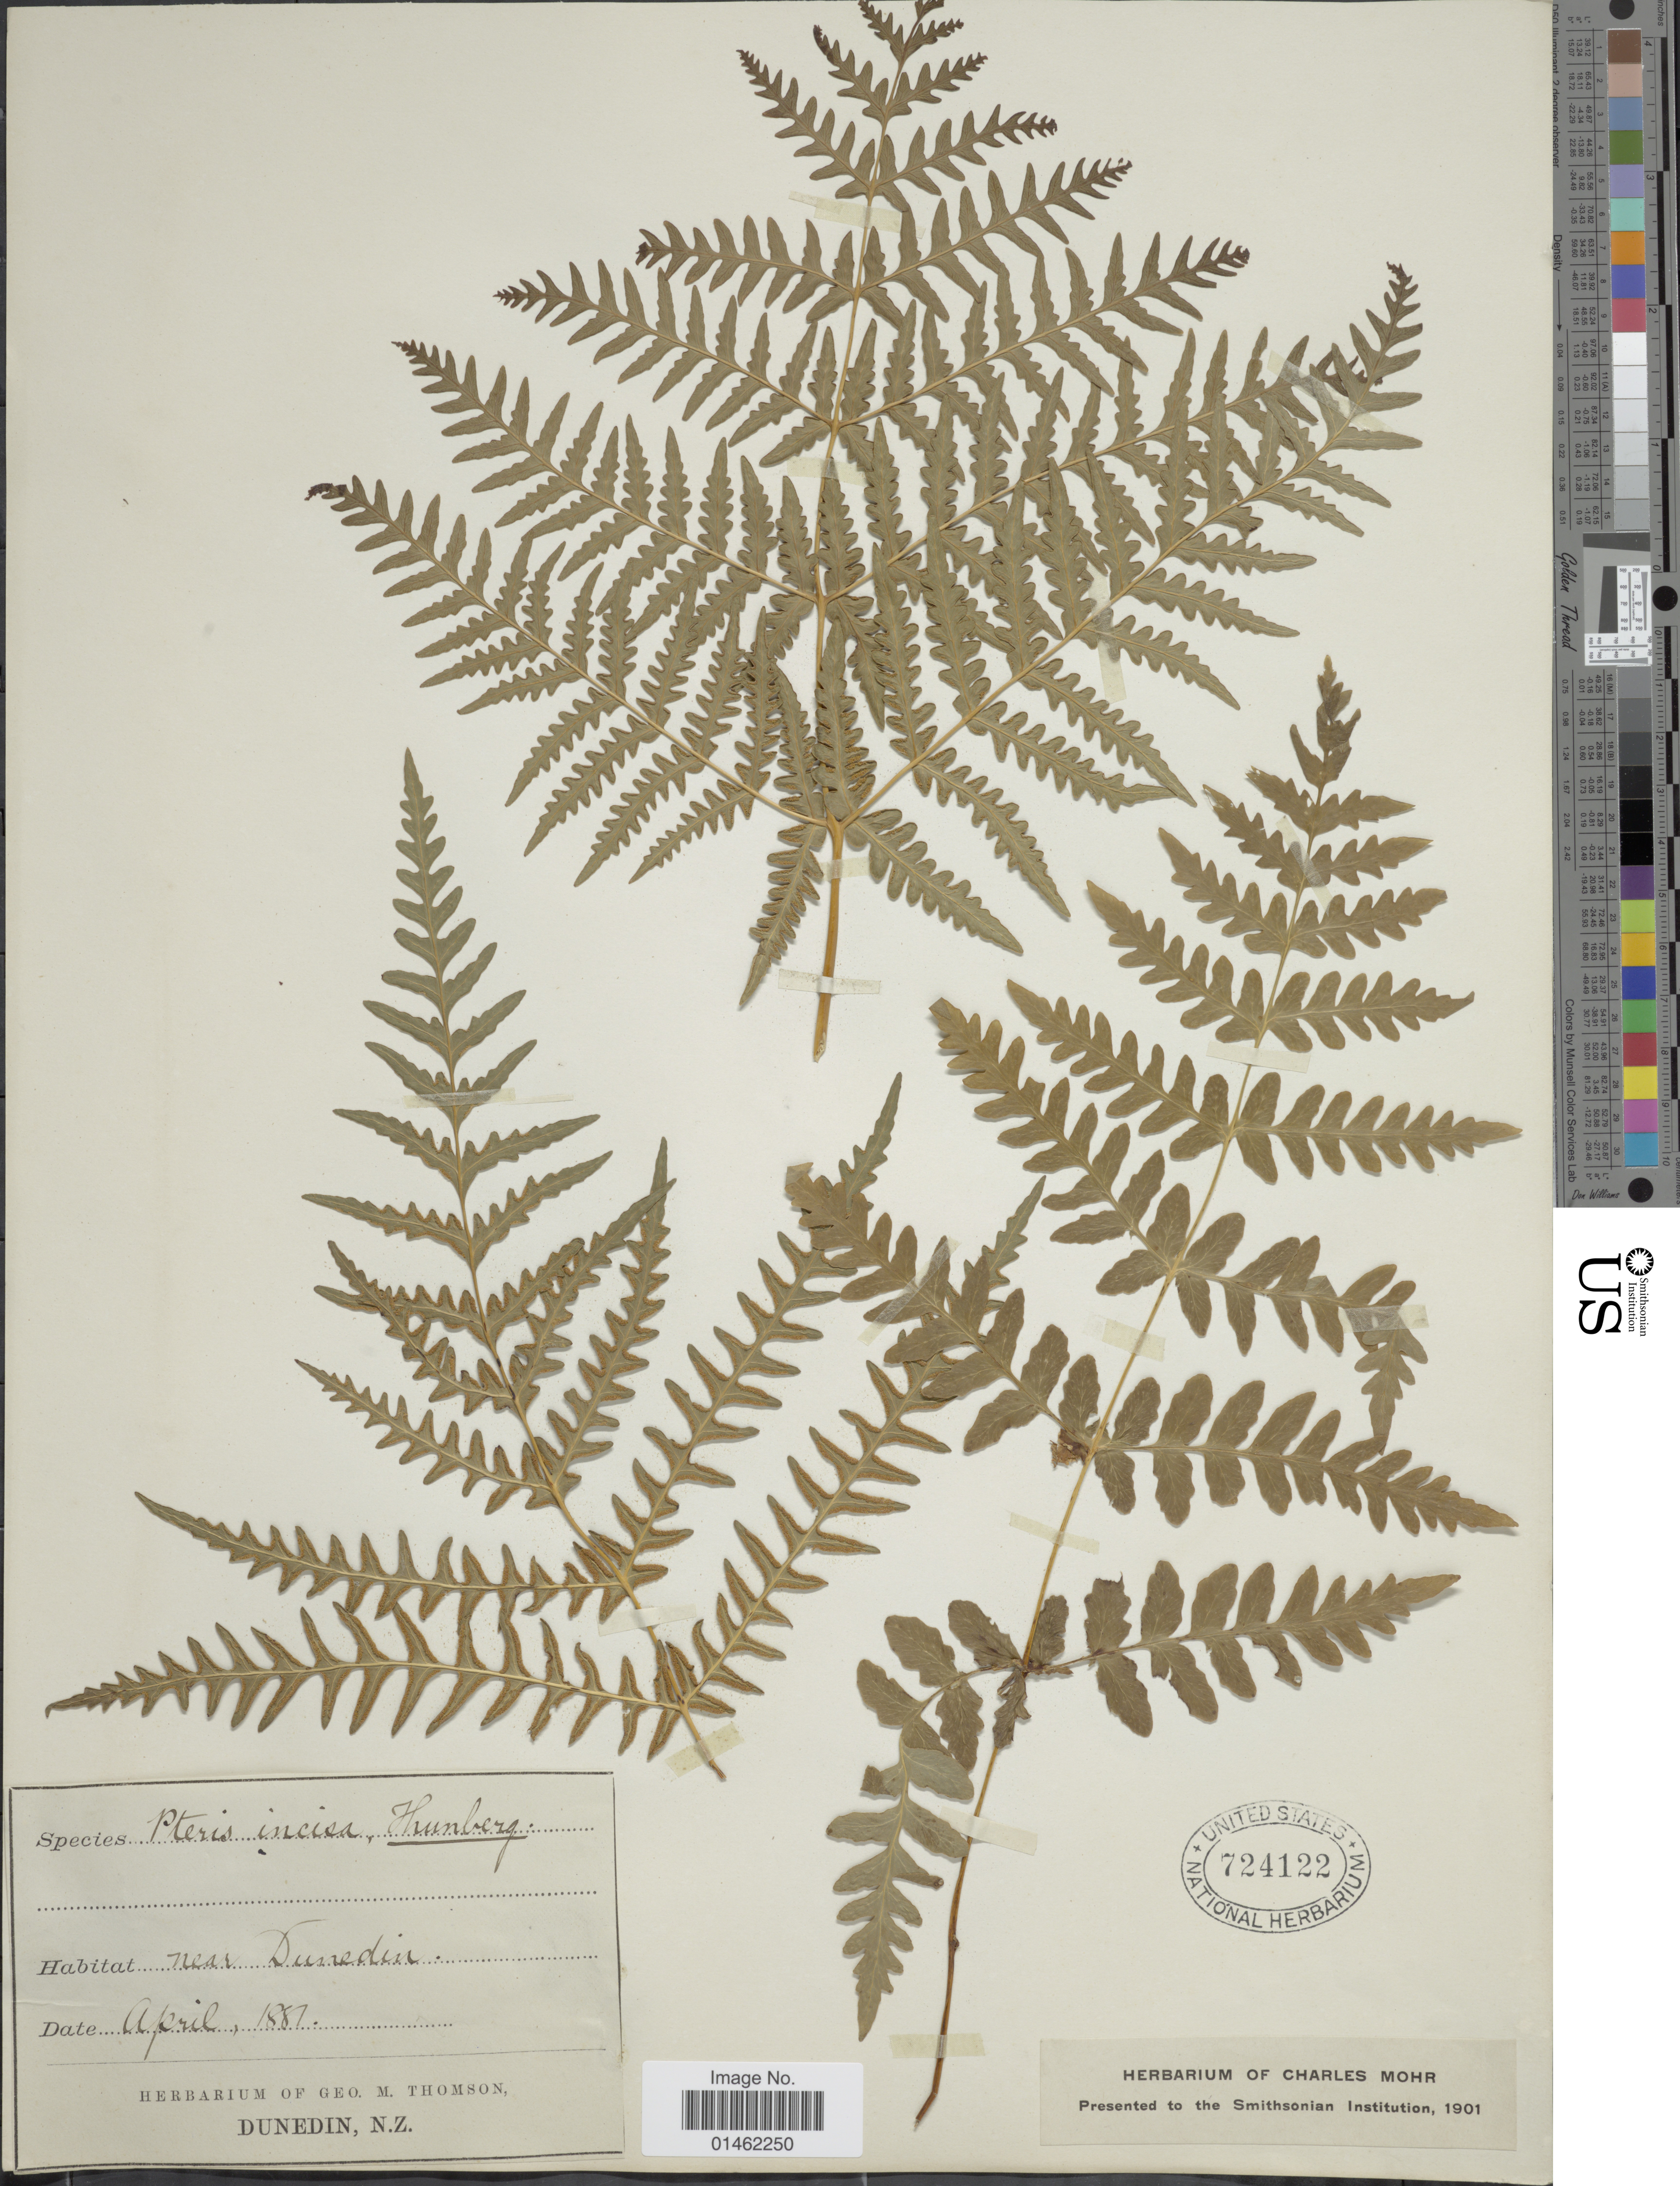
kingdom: Plantae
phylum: Tracheophyta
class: Polypodiopsida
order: Polypodiales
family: Dennstaedtiaceae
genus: Histiopteris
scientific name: Histiopteris incisa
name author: (Thunb.) J. Sm.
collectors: ex herb. Geo. M. Thomson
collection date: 1881-04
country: New Zealand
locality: Near Dunedin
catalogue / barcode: US 724122